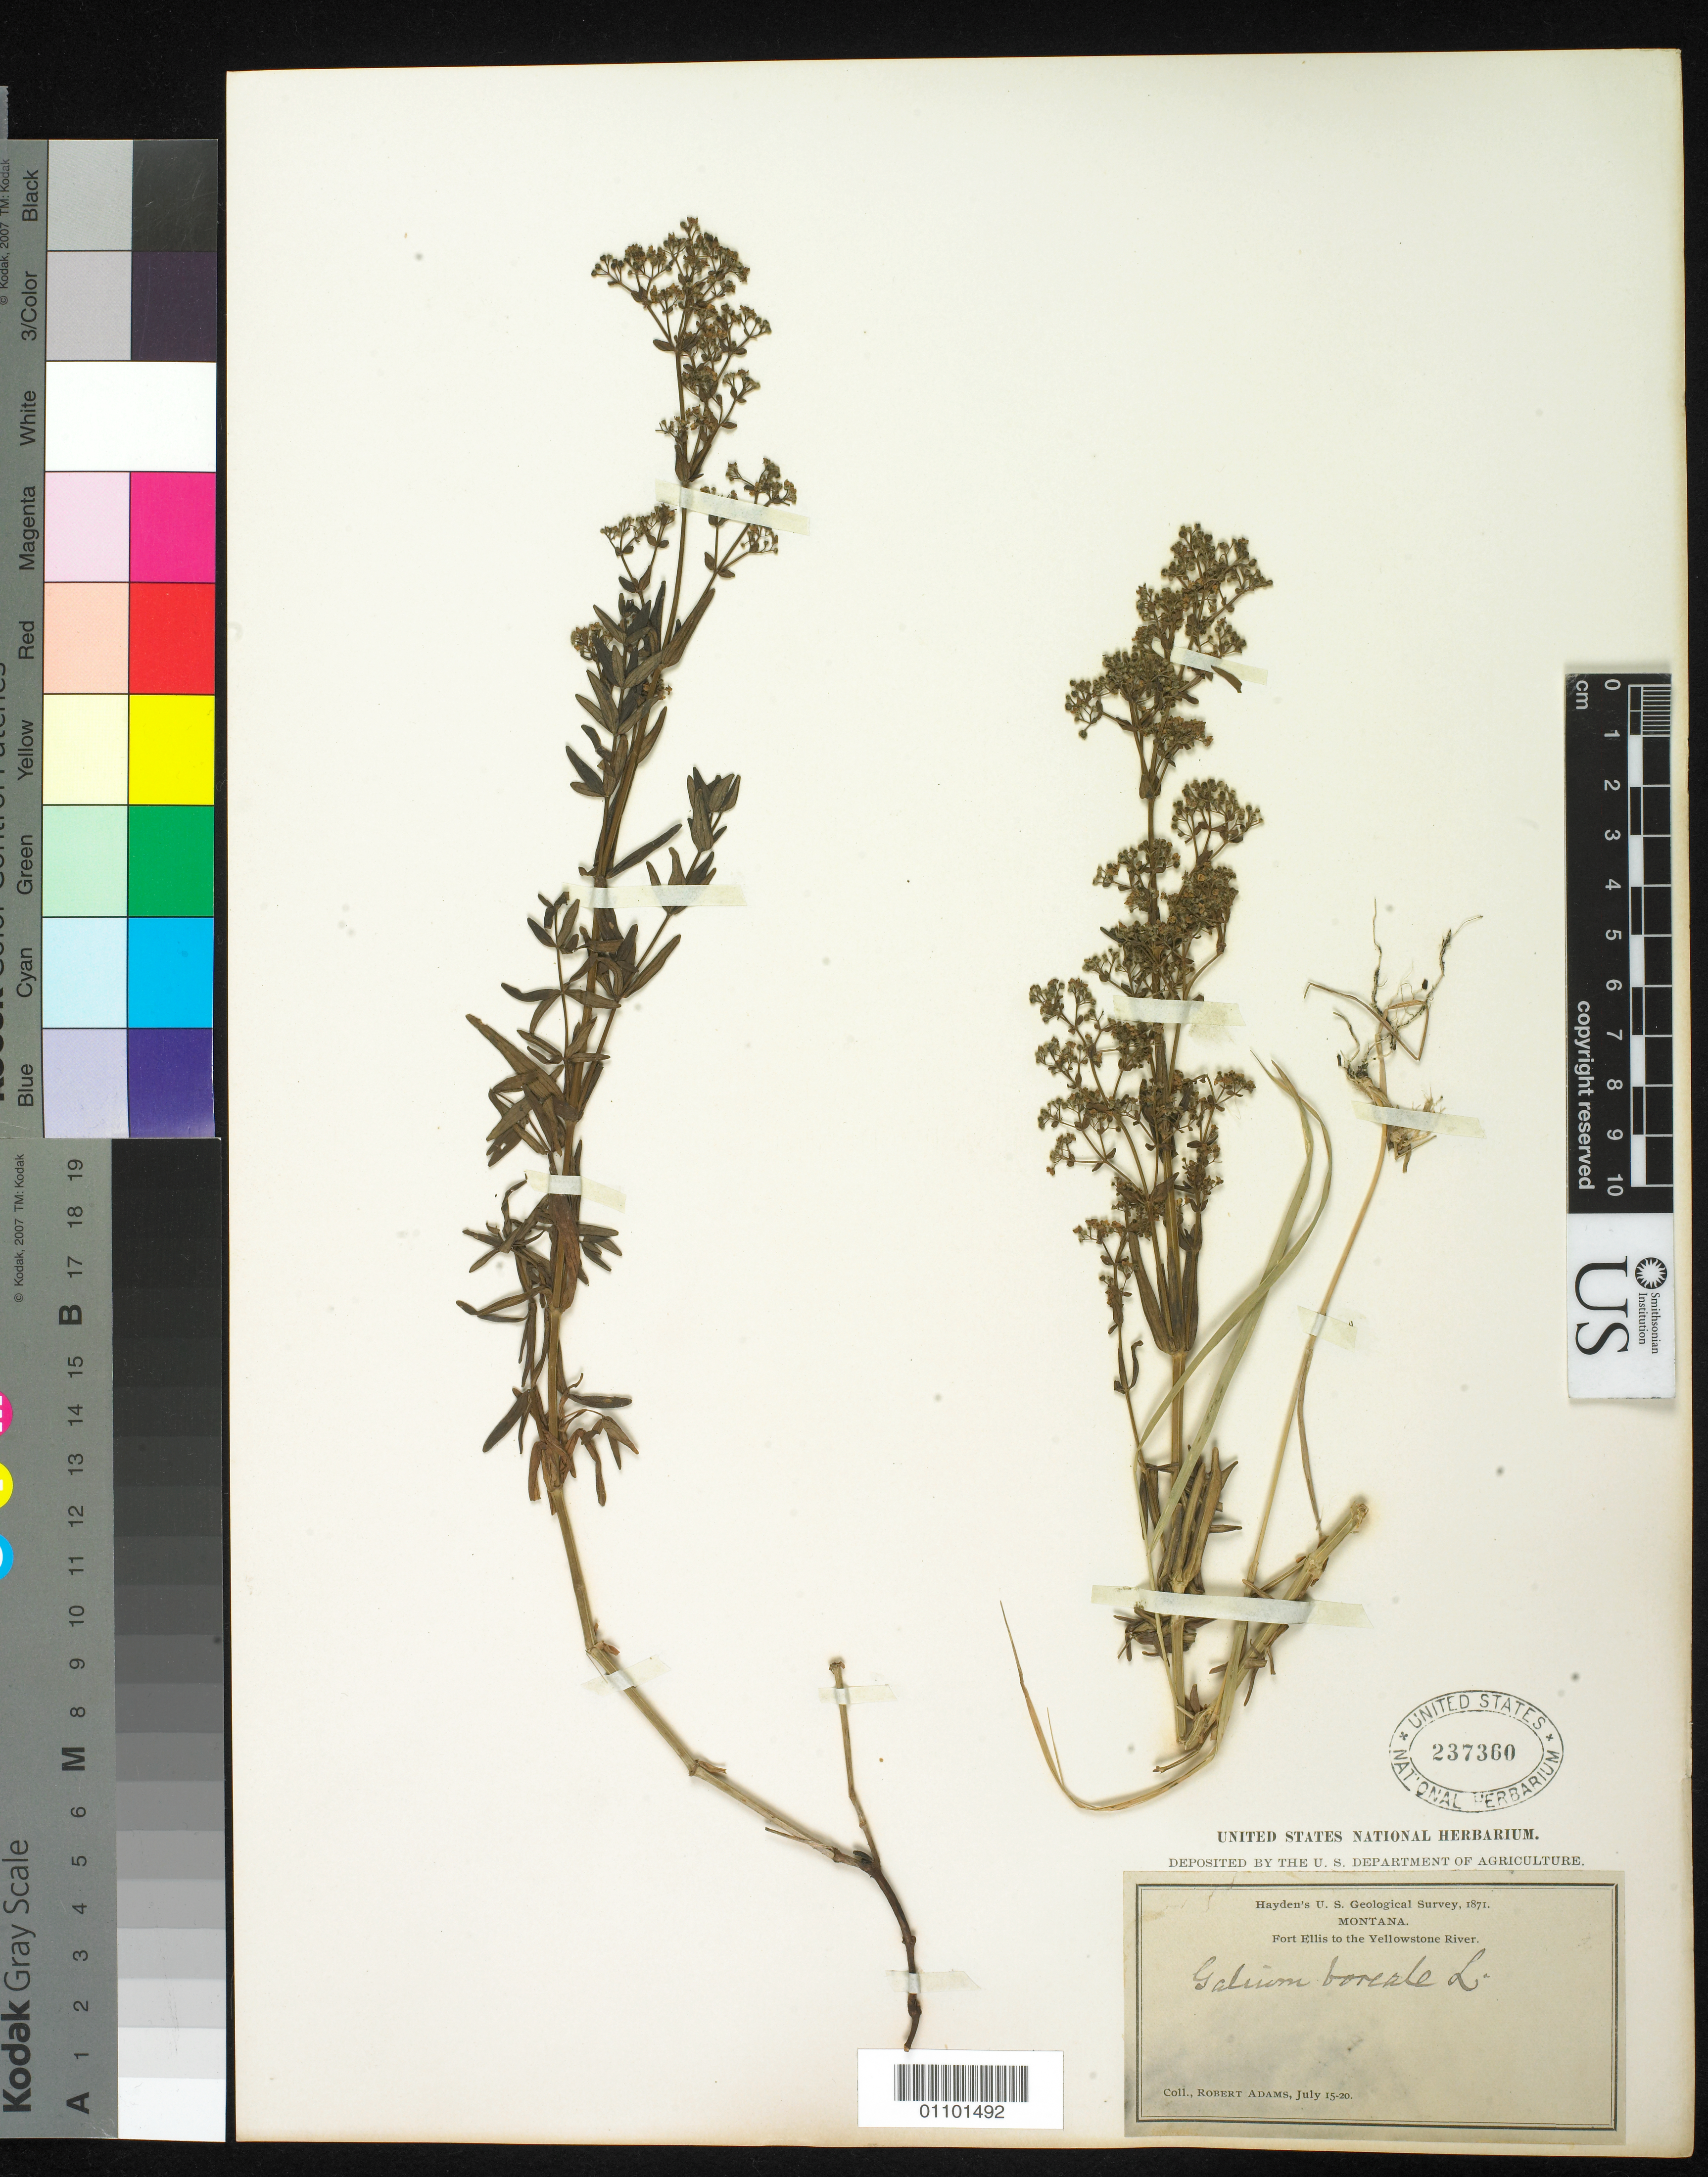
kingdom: Plantae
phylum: Tracheophyta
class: Magnoliopsida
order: Gentianales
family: Rubiaceae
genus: Galium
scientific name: Galium boreale L.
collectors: R. Adams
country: United States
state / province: Montana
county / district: Gallatin / Park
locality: Fort Ellis to the Yellowstone River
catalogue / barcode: US 237060